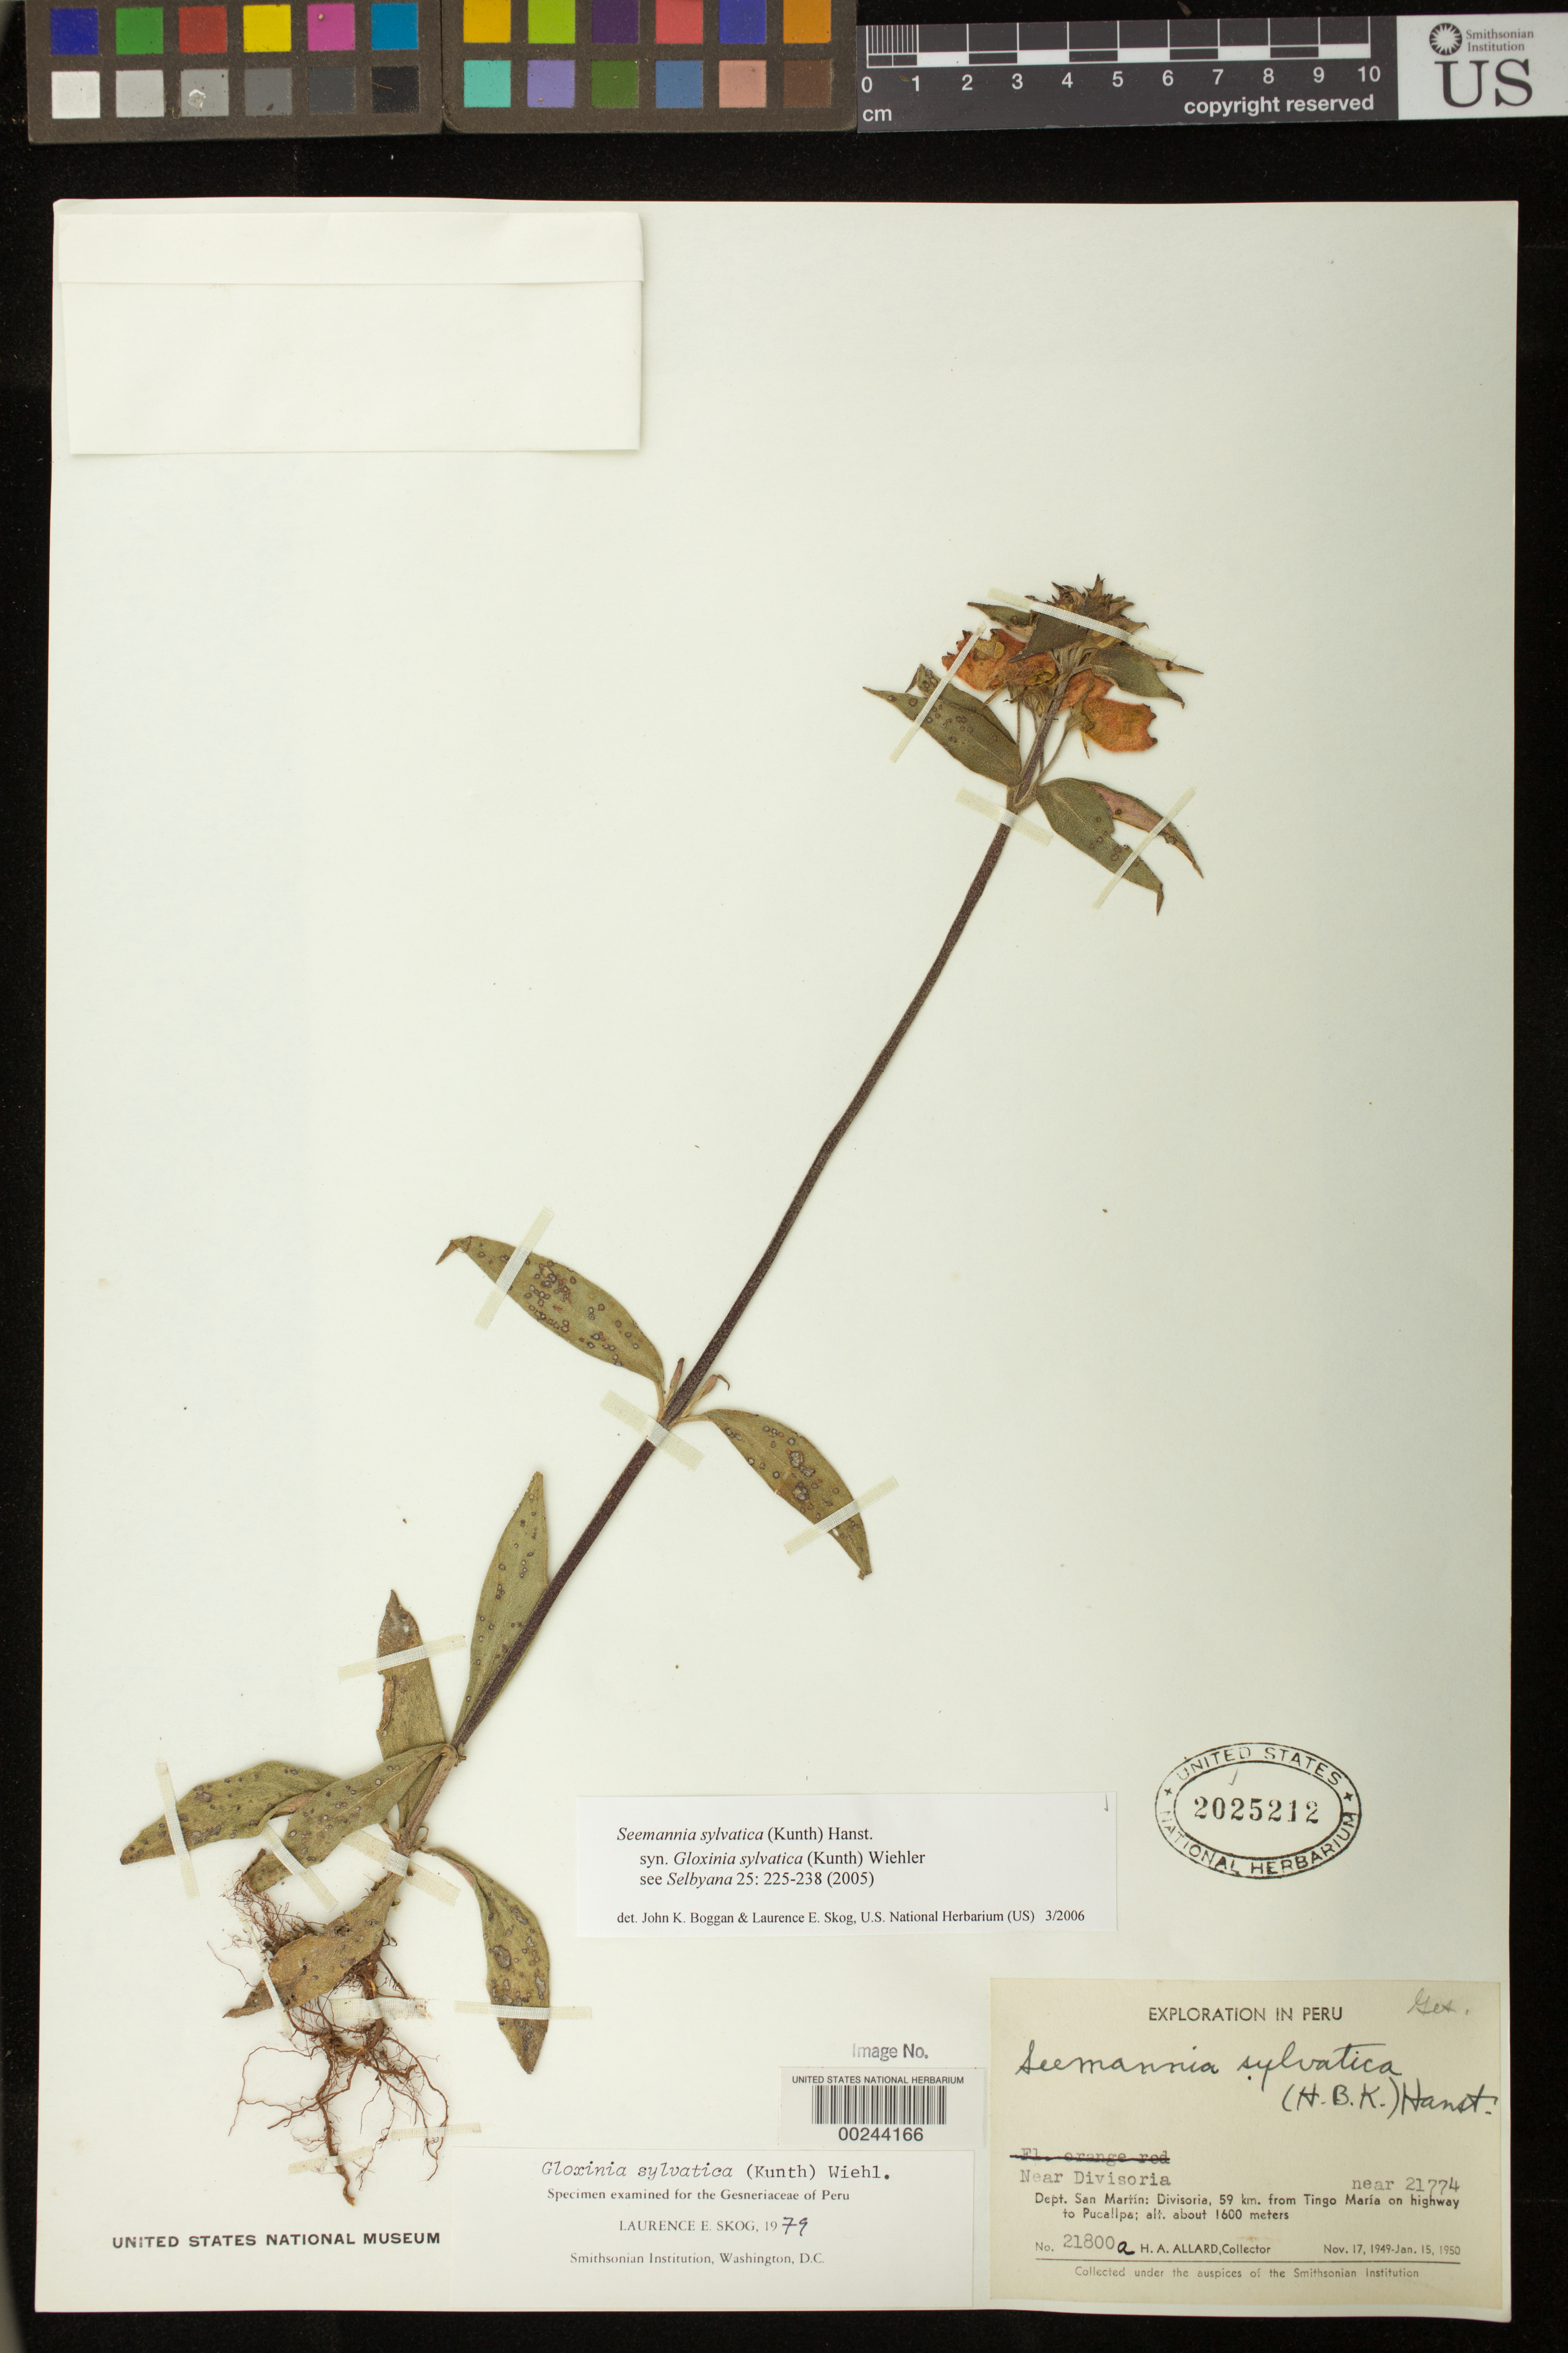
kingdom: Plantae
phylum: Tracheophyta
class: Magnoliopsida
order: Lamiales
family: Gesneriaceae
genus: Seemannia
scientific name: Seemannia sylvatica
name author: (Kunth) Hanst.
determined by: Boggan, J. K.; Skog, L. E.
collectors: H. A. Allard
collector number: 21800 a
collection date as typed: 1949-50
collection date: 1949/1950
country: Peru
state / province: San Martín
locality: Divisoria, 59 km from Tingo María on highway to Pucallpa; near Divisoria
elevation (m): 1600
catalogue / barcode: US 2025212